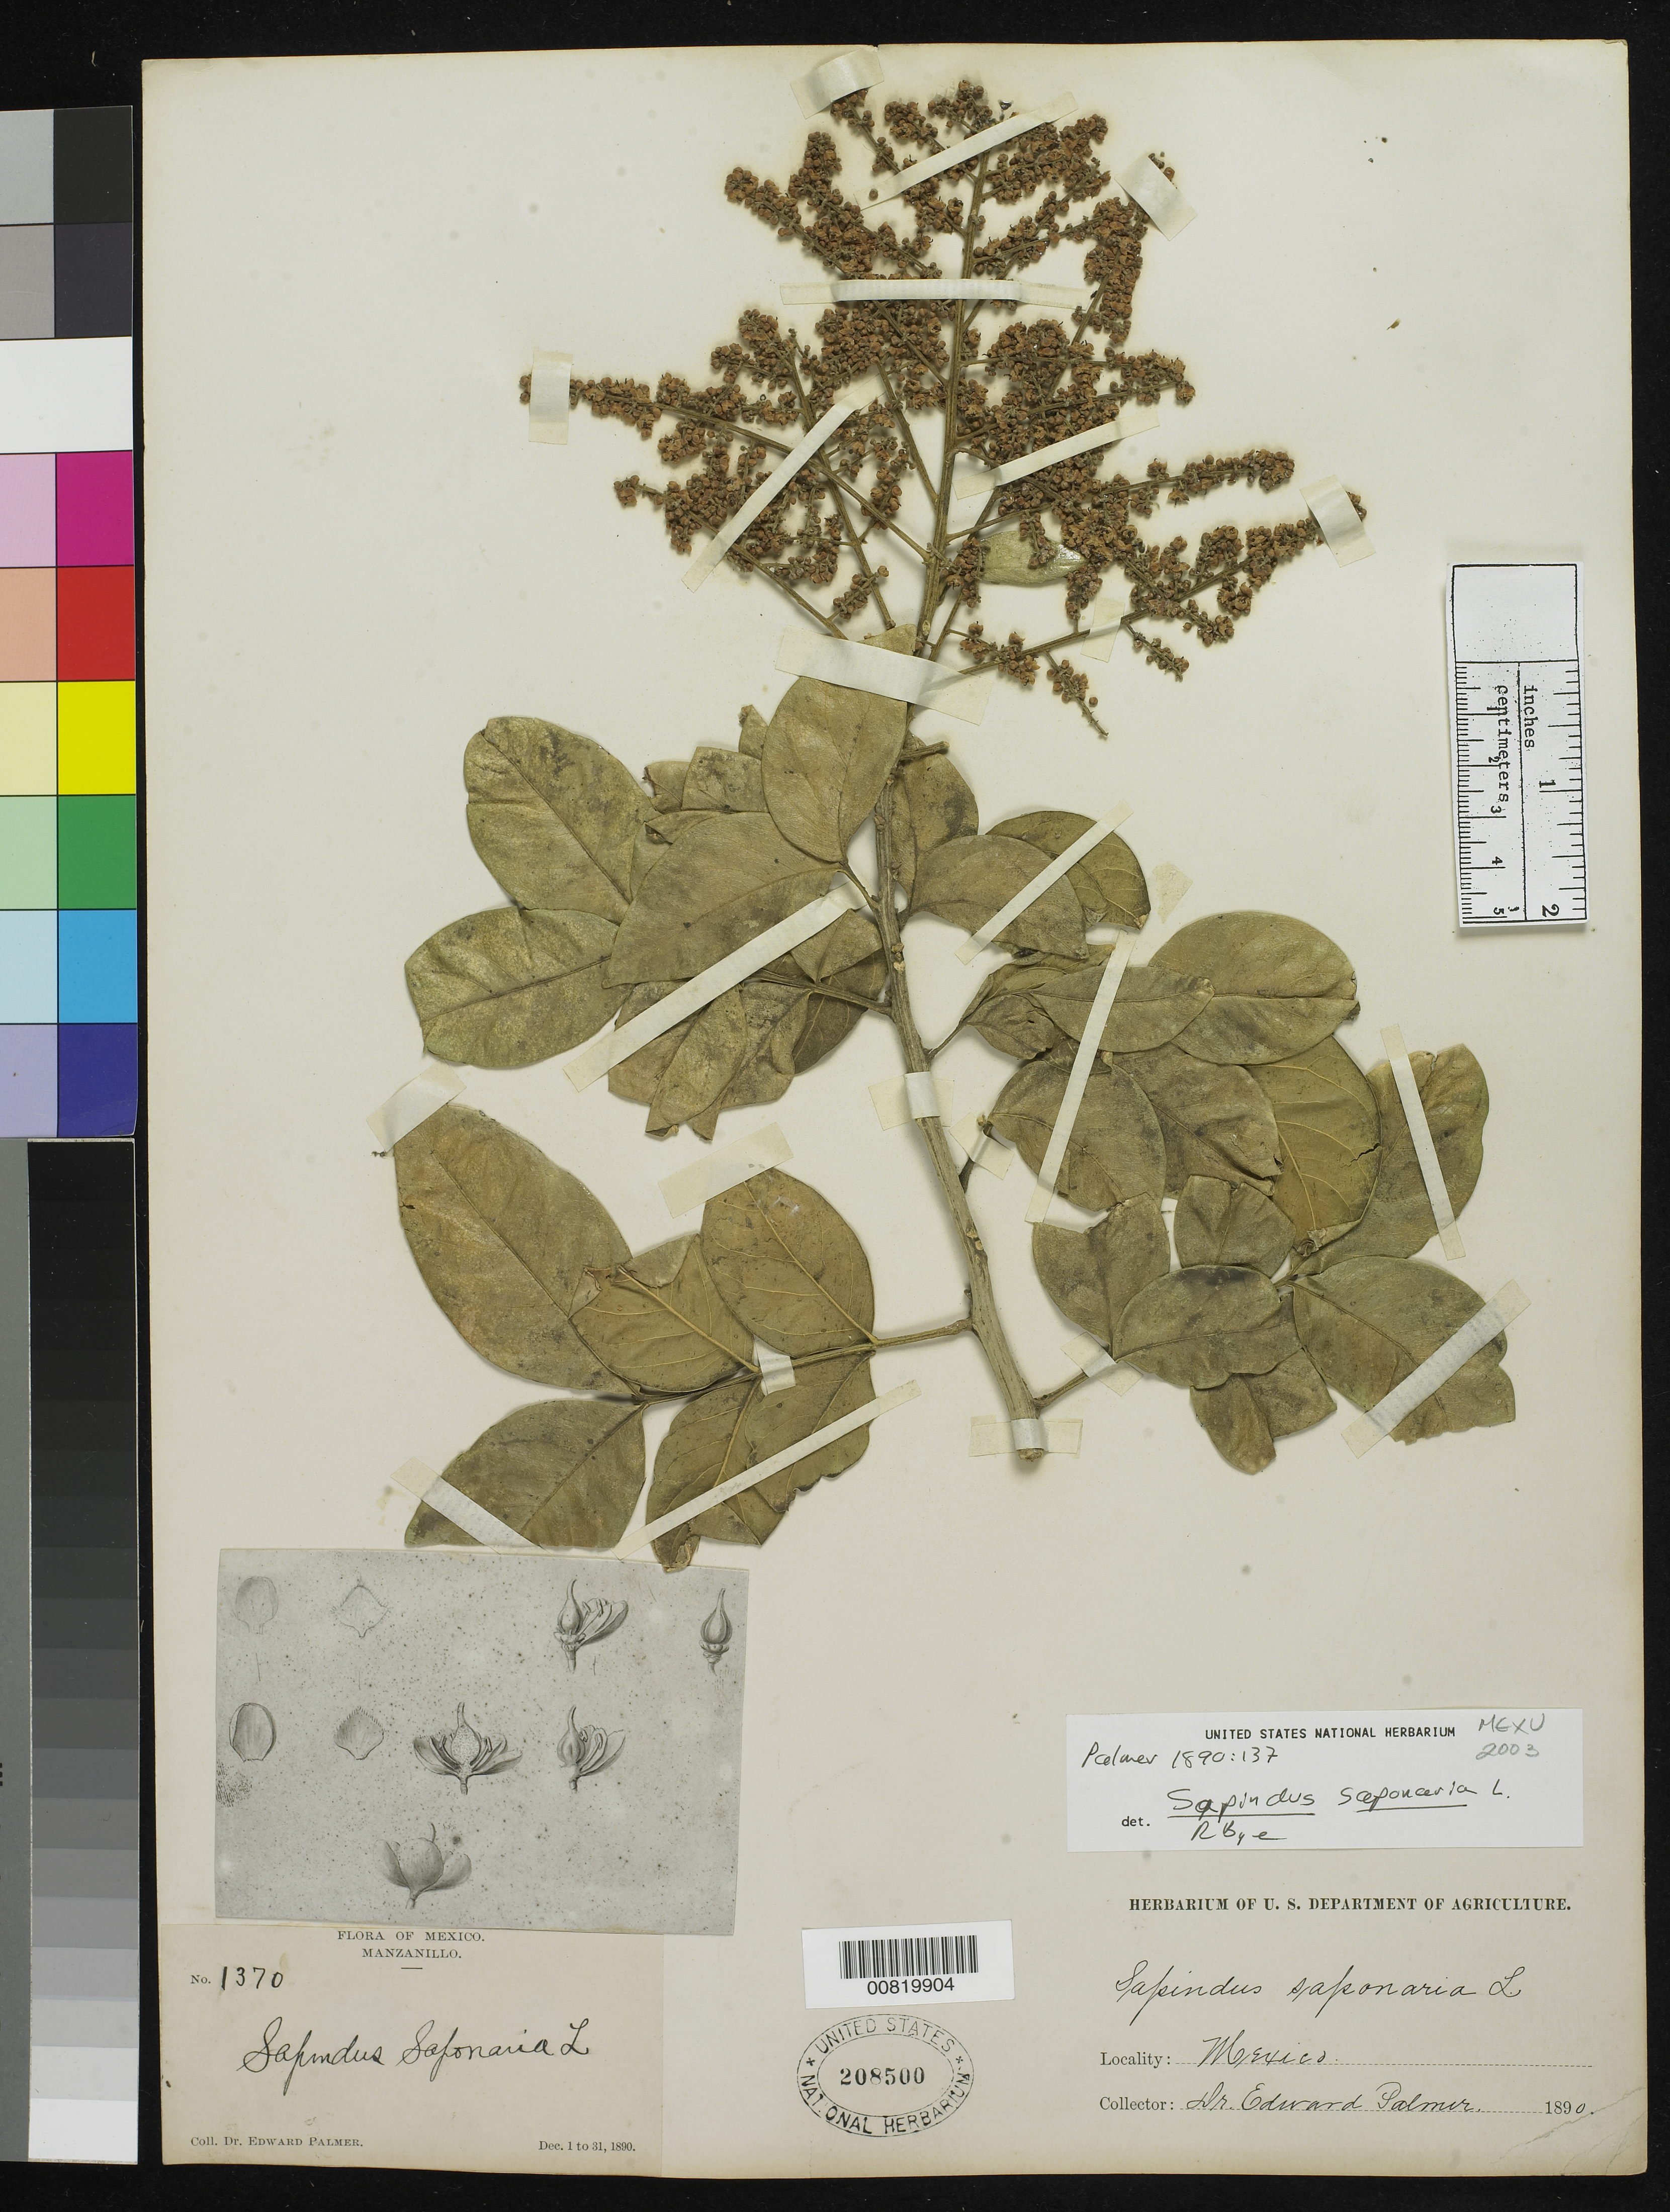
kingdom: Plantae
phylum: Tracheophyta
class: Magnoliopsida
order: Sapindales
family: Sapindaceae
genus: Sapindus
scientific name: Sapindus saponaria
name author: L.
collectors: E. Palmer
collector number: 1370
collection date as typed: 01 Dec 1890 to 31 Dec 1890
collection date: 1890-12-01/1890-12-31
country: Mexico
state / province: Colima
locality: Manzanillo, Colima.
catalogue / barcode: US 208500